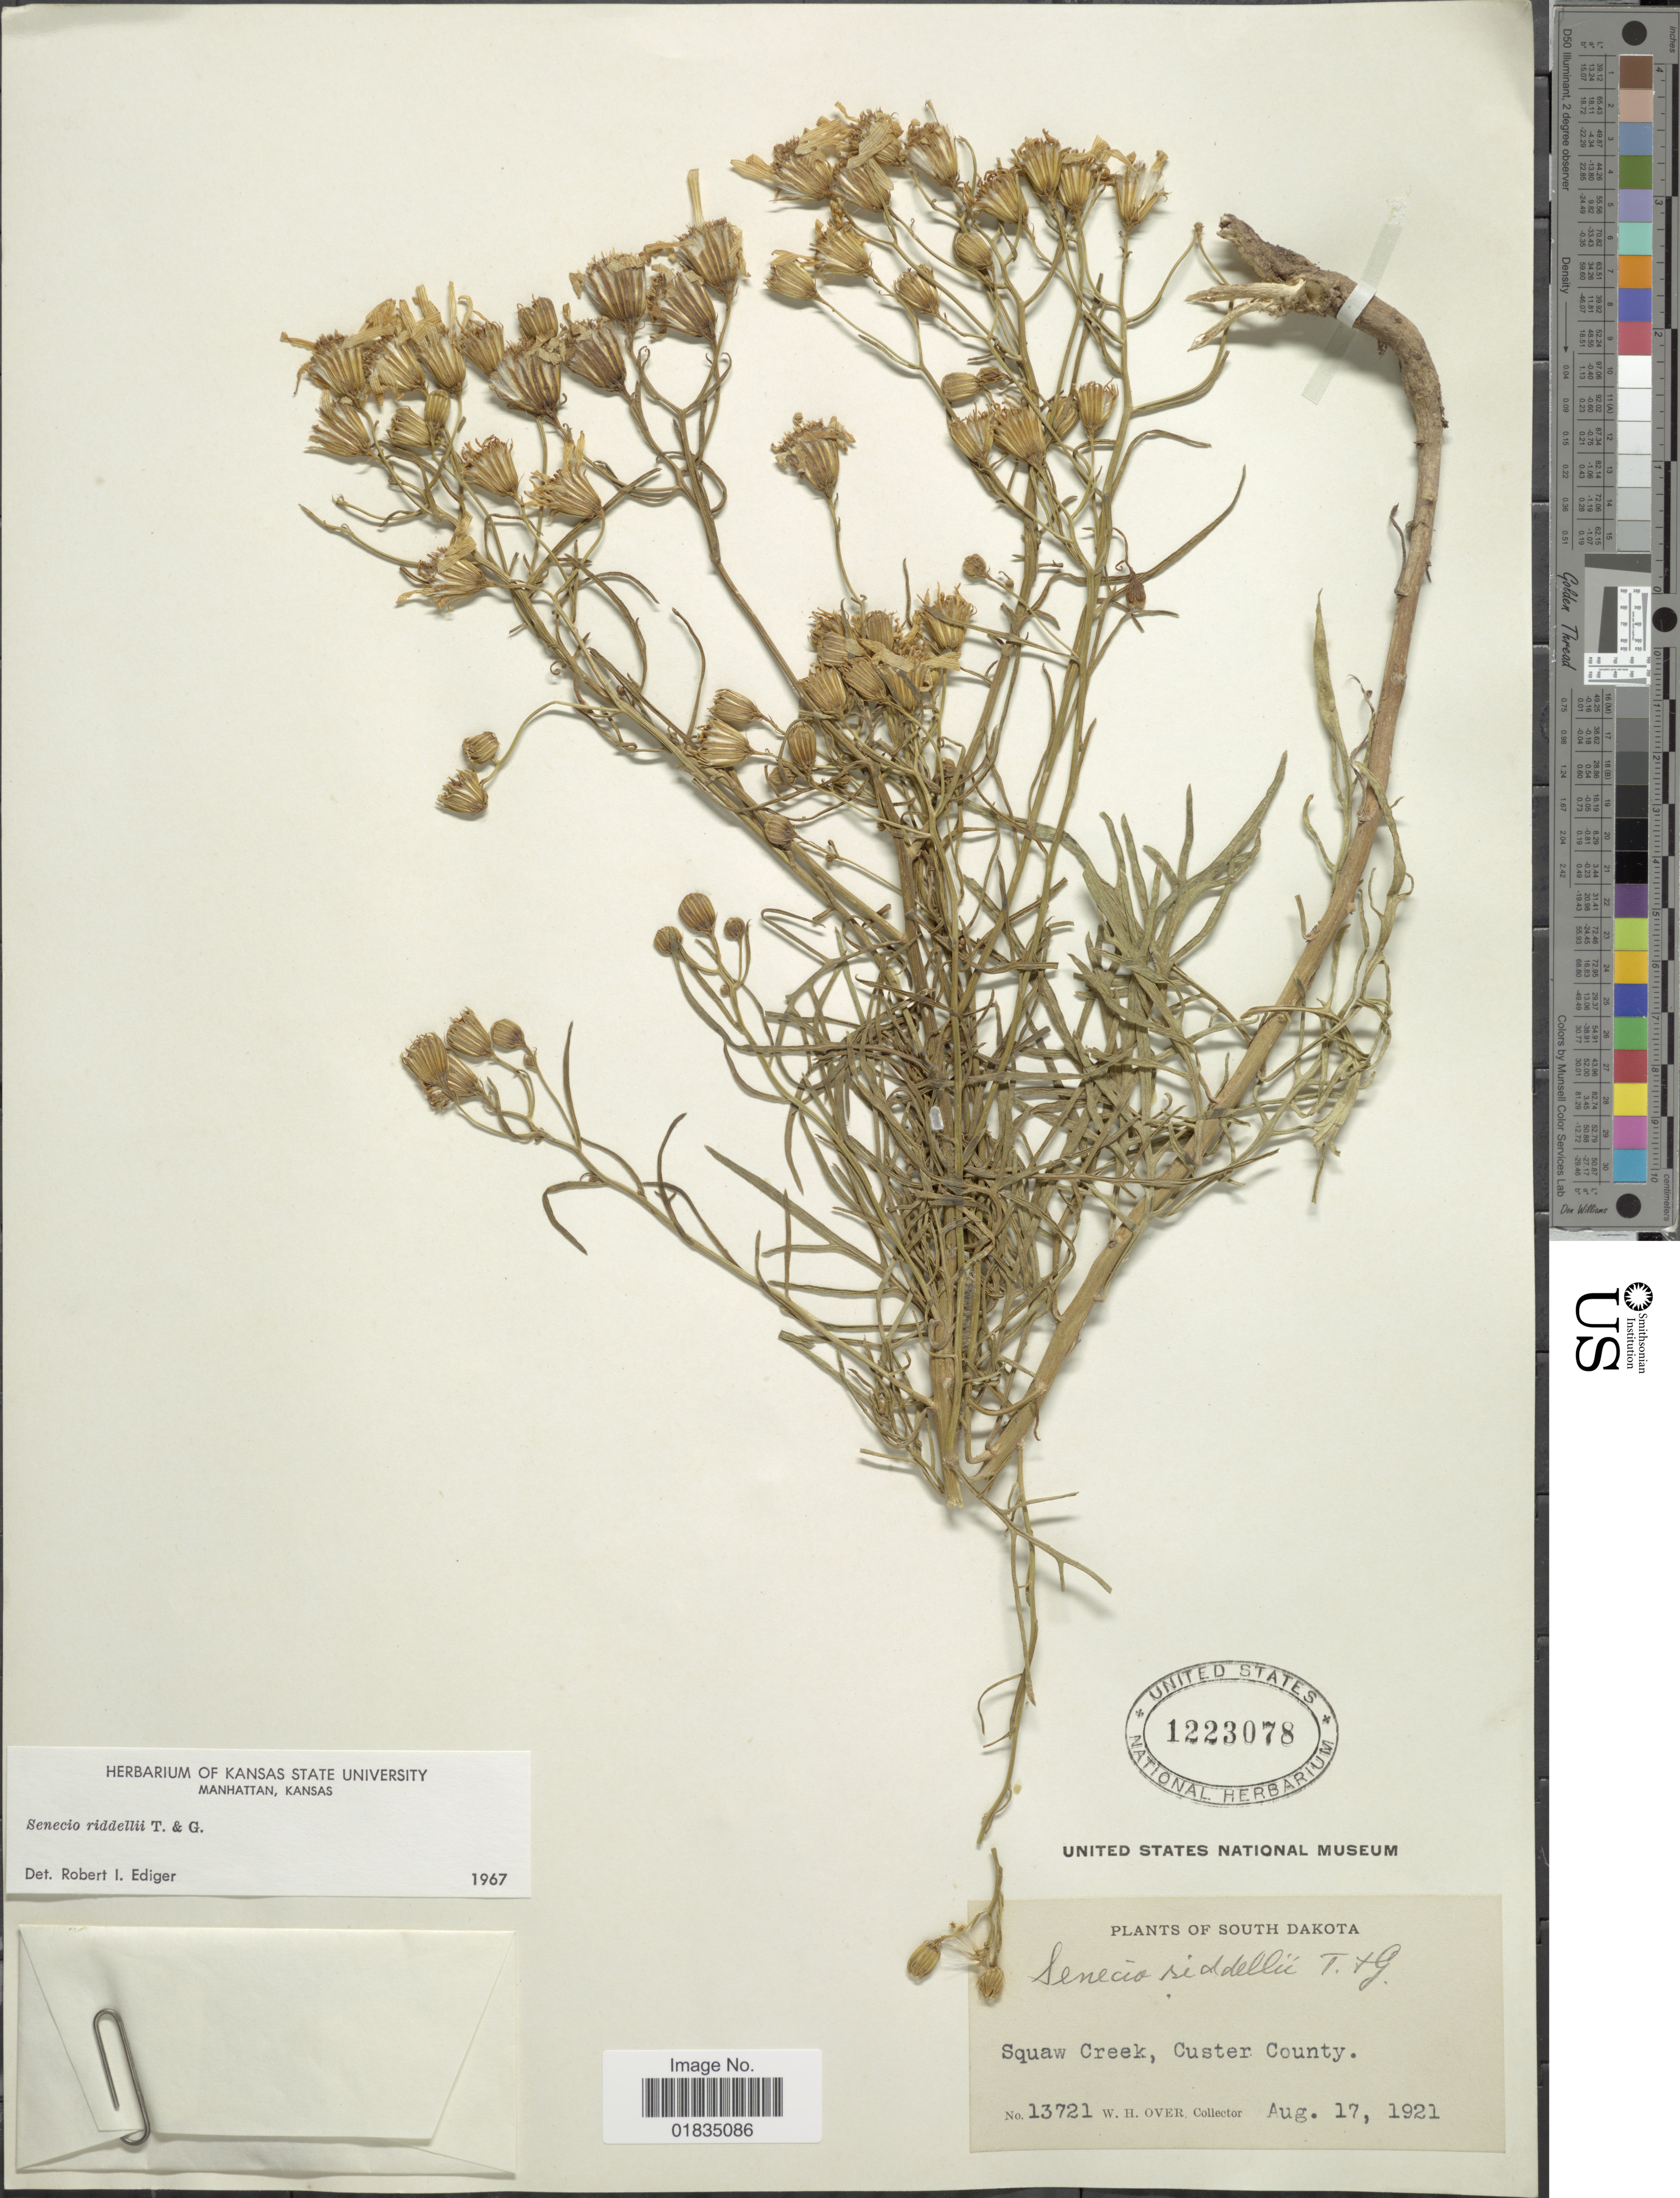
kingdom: Plantae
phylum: Tracheophyta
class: Magnoliopsida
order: Asterales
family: Asteraceae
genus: Senecio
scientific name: Senecio riddellii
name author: Torr. & A. Gray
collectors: W. Over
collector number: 13721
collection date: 1921-08-17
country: United States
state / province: South Dakota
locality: Squaq Creek, Custer County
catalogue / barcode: US 1223078